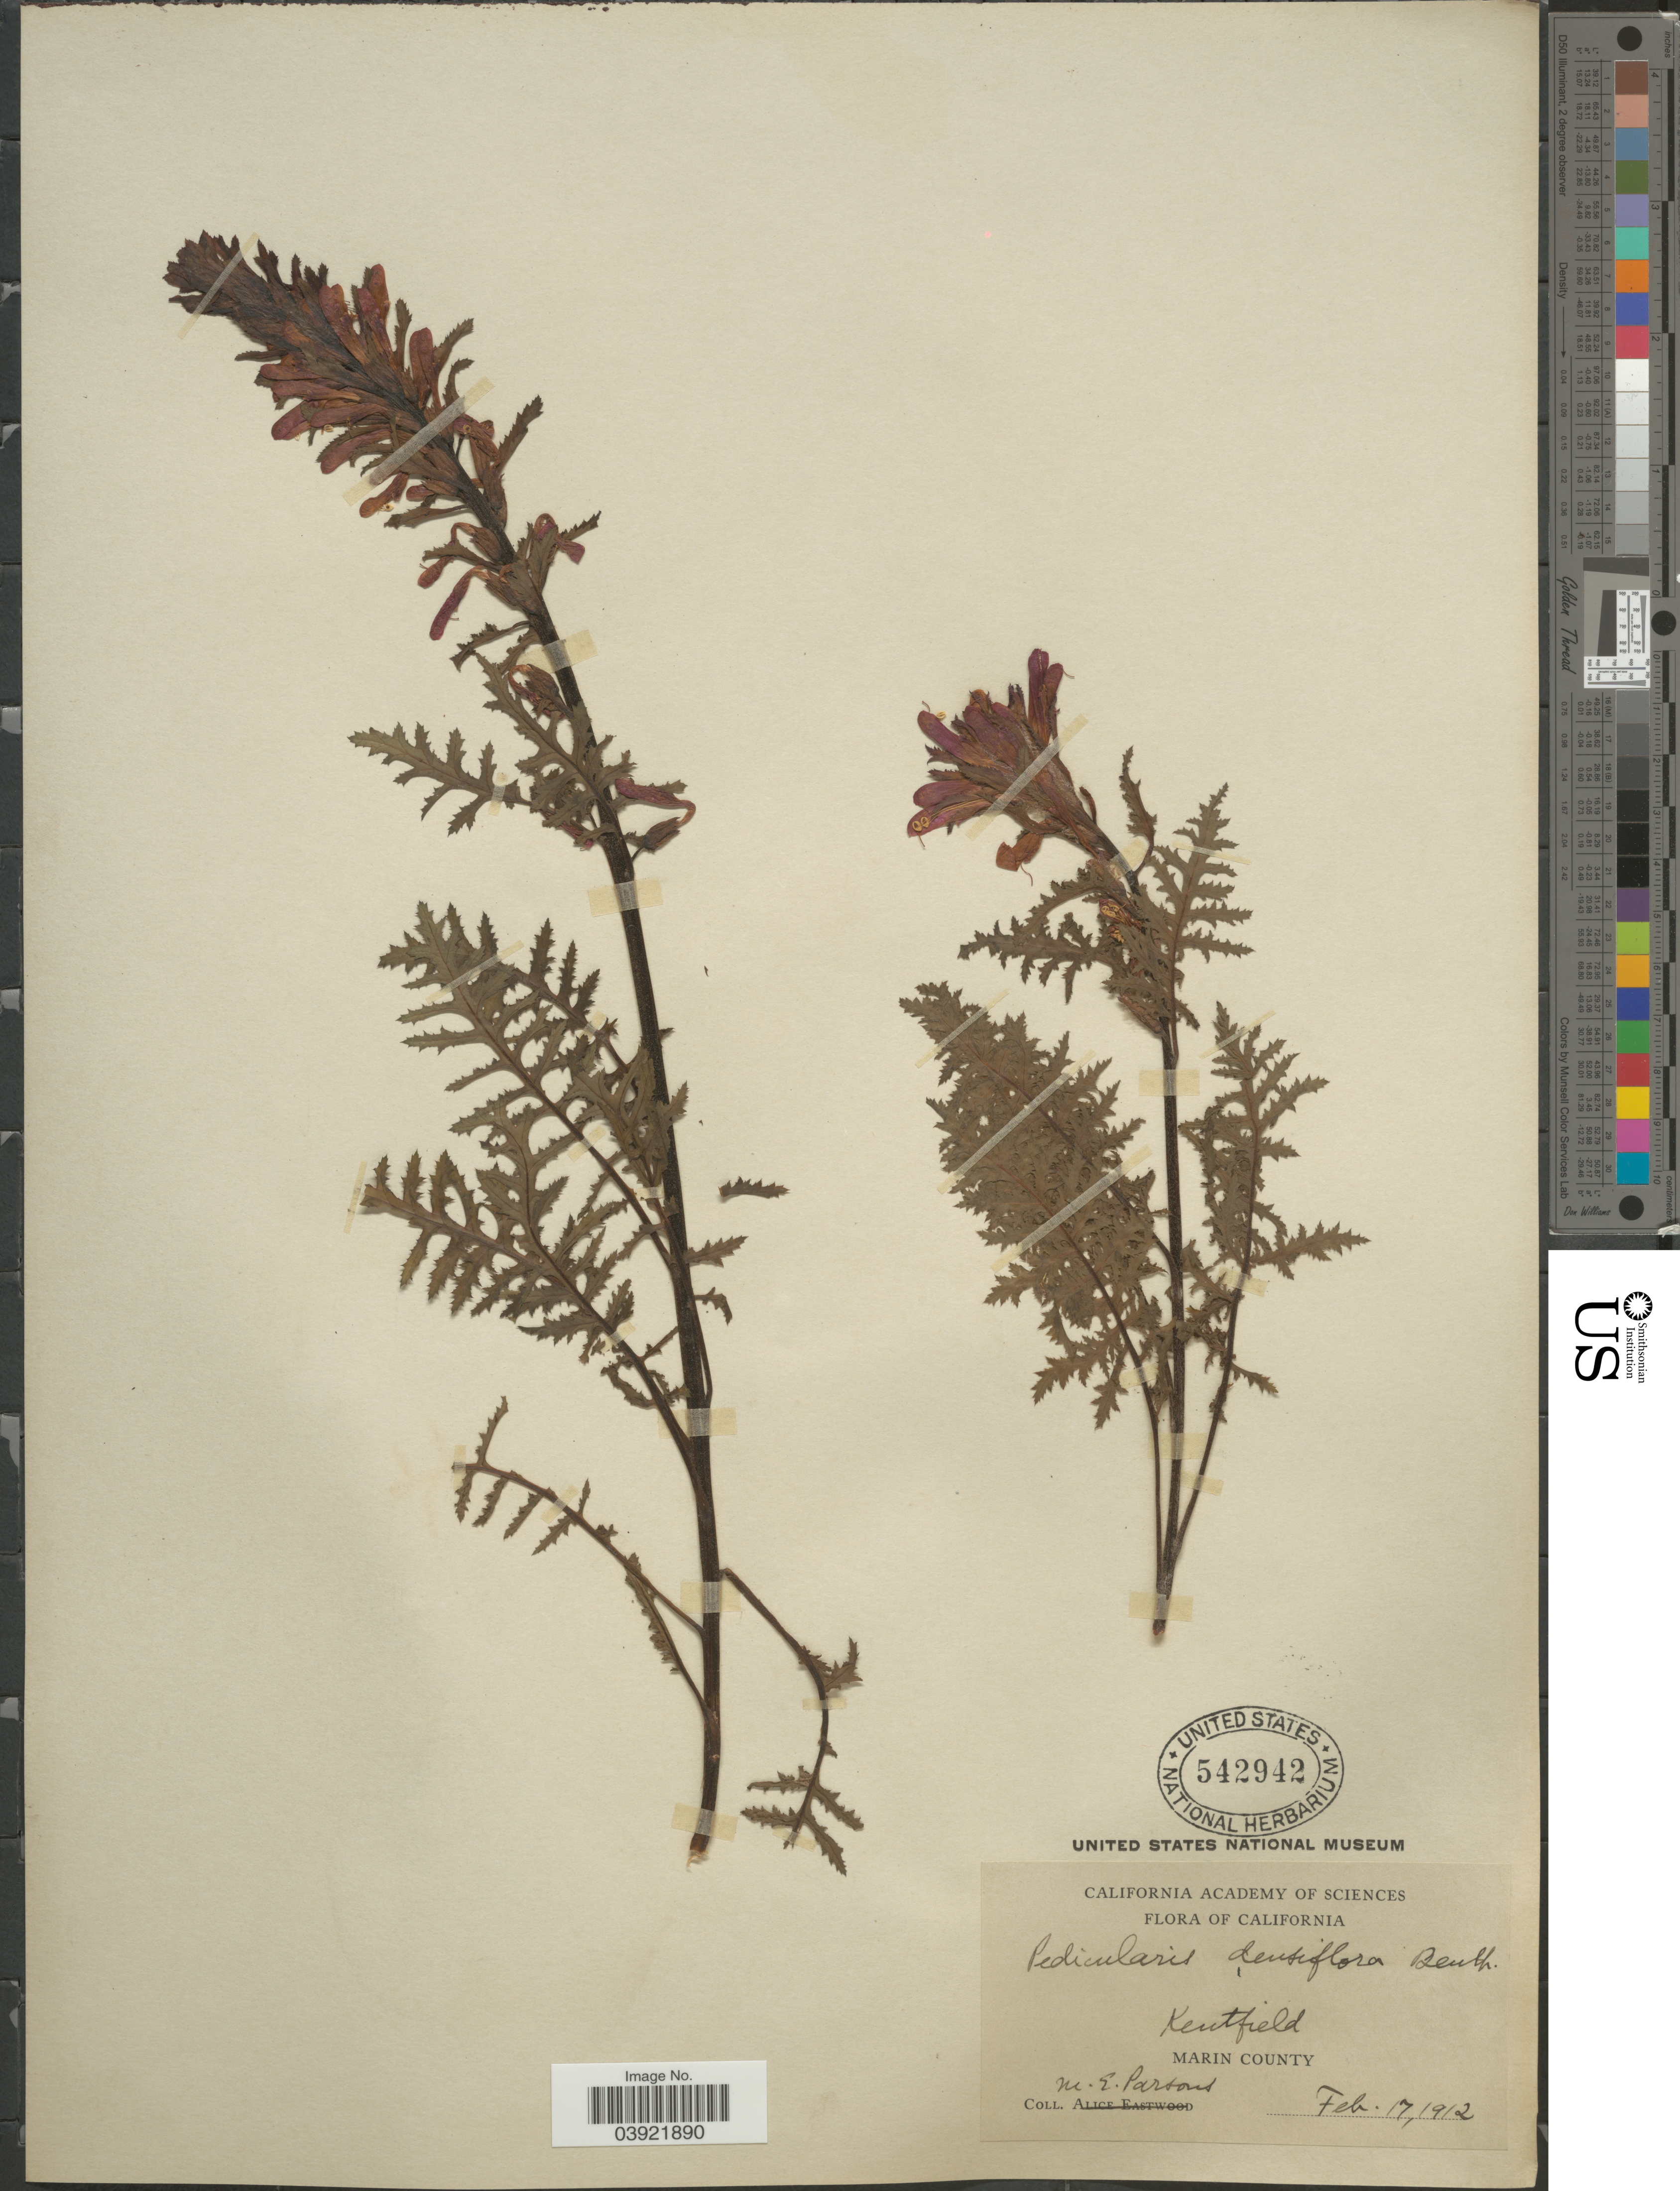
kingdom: Plantae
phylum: Tracheophyta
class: Magnoliopsida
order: Lamiales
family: Orobanchaceae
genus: Pedicularis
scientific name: Pedicularis densiflora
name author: Benth.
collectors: M. Parsons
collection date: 1912-02-17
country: United States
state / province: California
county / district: Marin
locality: Kentfield. Marin County.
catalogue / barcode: US 542942